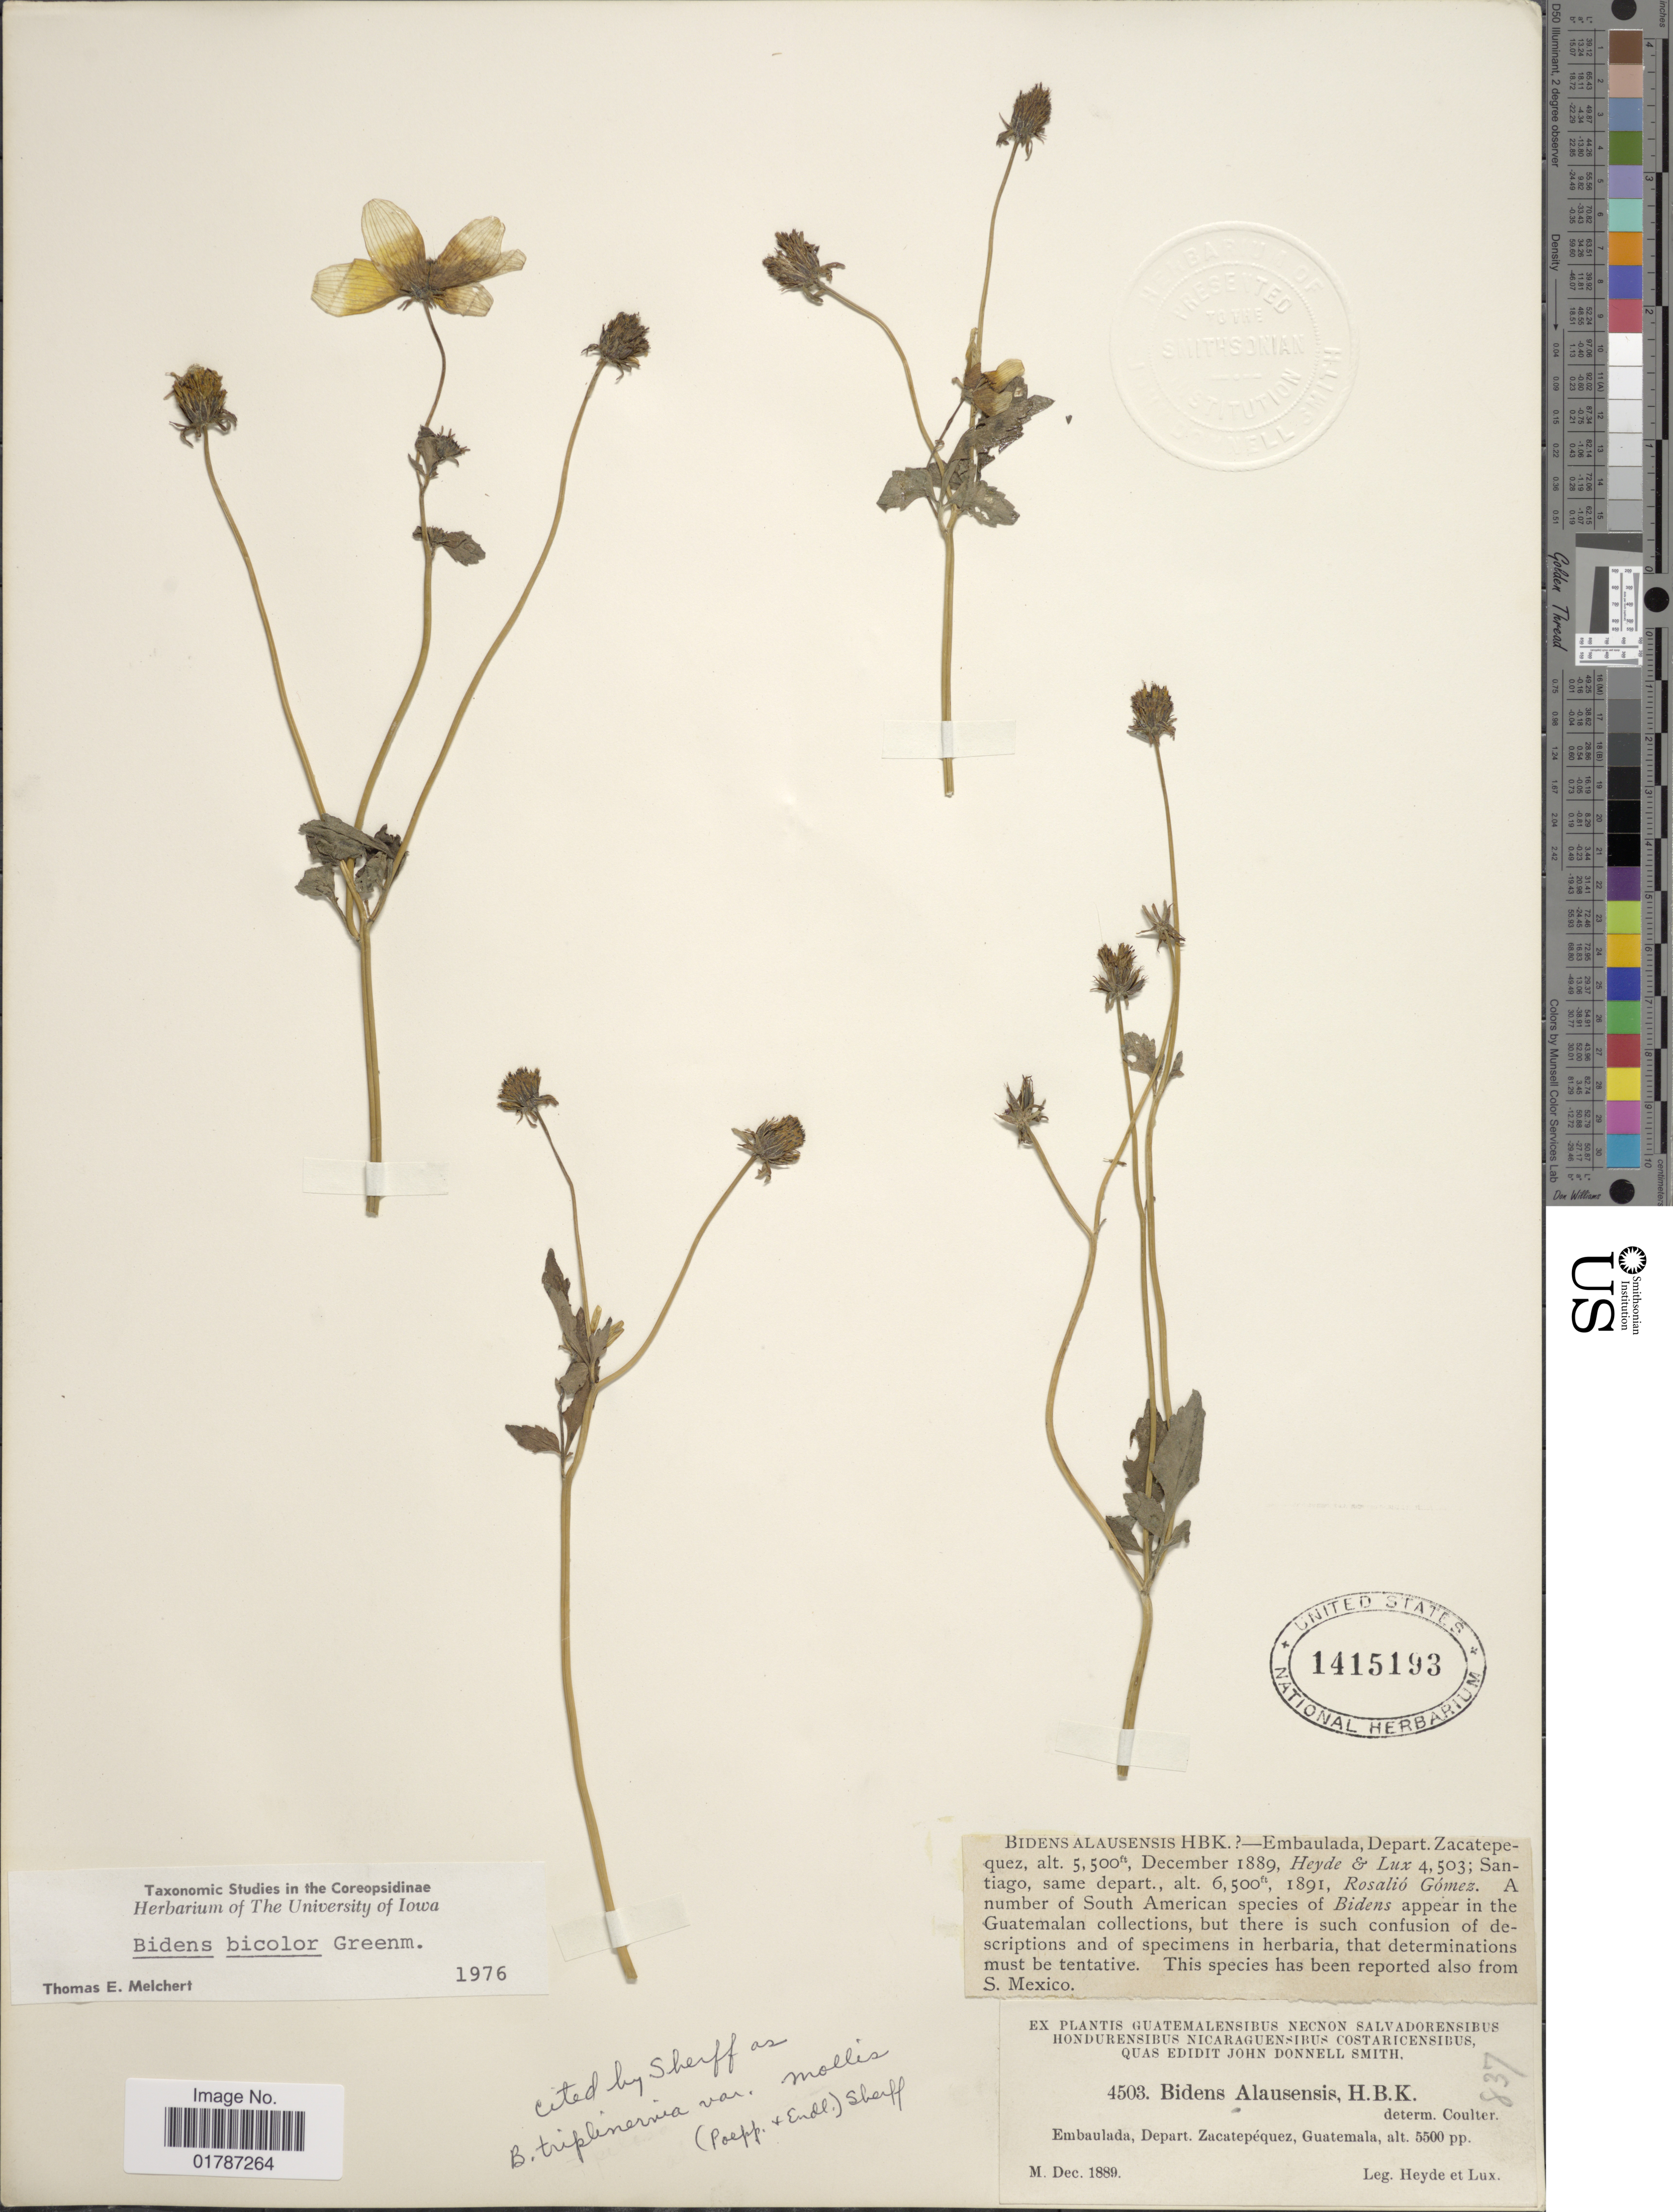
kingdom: Plantae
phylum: Tracheophyta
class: Magnoliopsida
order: Asterales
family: Asteraceae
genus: Bidens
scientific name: Bidens bicolor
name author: Greenm.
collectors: Heyde & Lux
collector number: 4503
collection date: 1889-12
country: Guatemala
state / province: Sacatepéquez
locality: Embaulada, Depart. Zacatepequez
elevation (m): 1676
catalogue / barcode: US 1415193